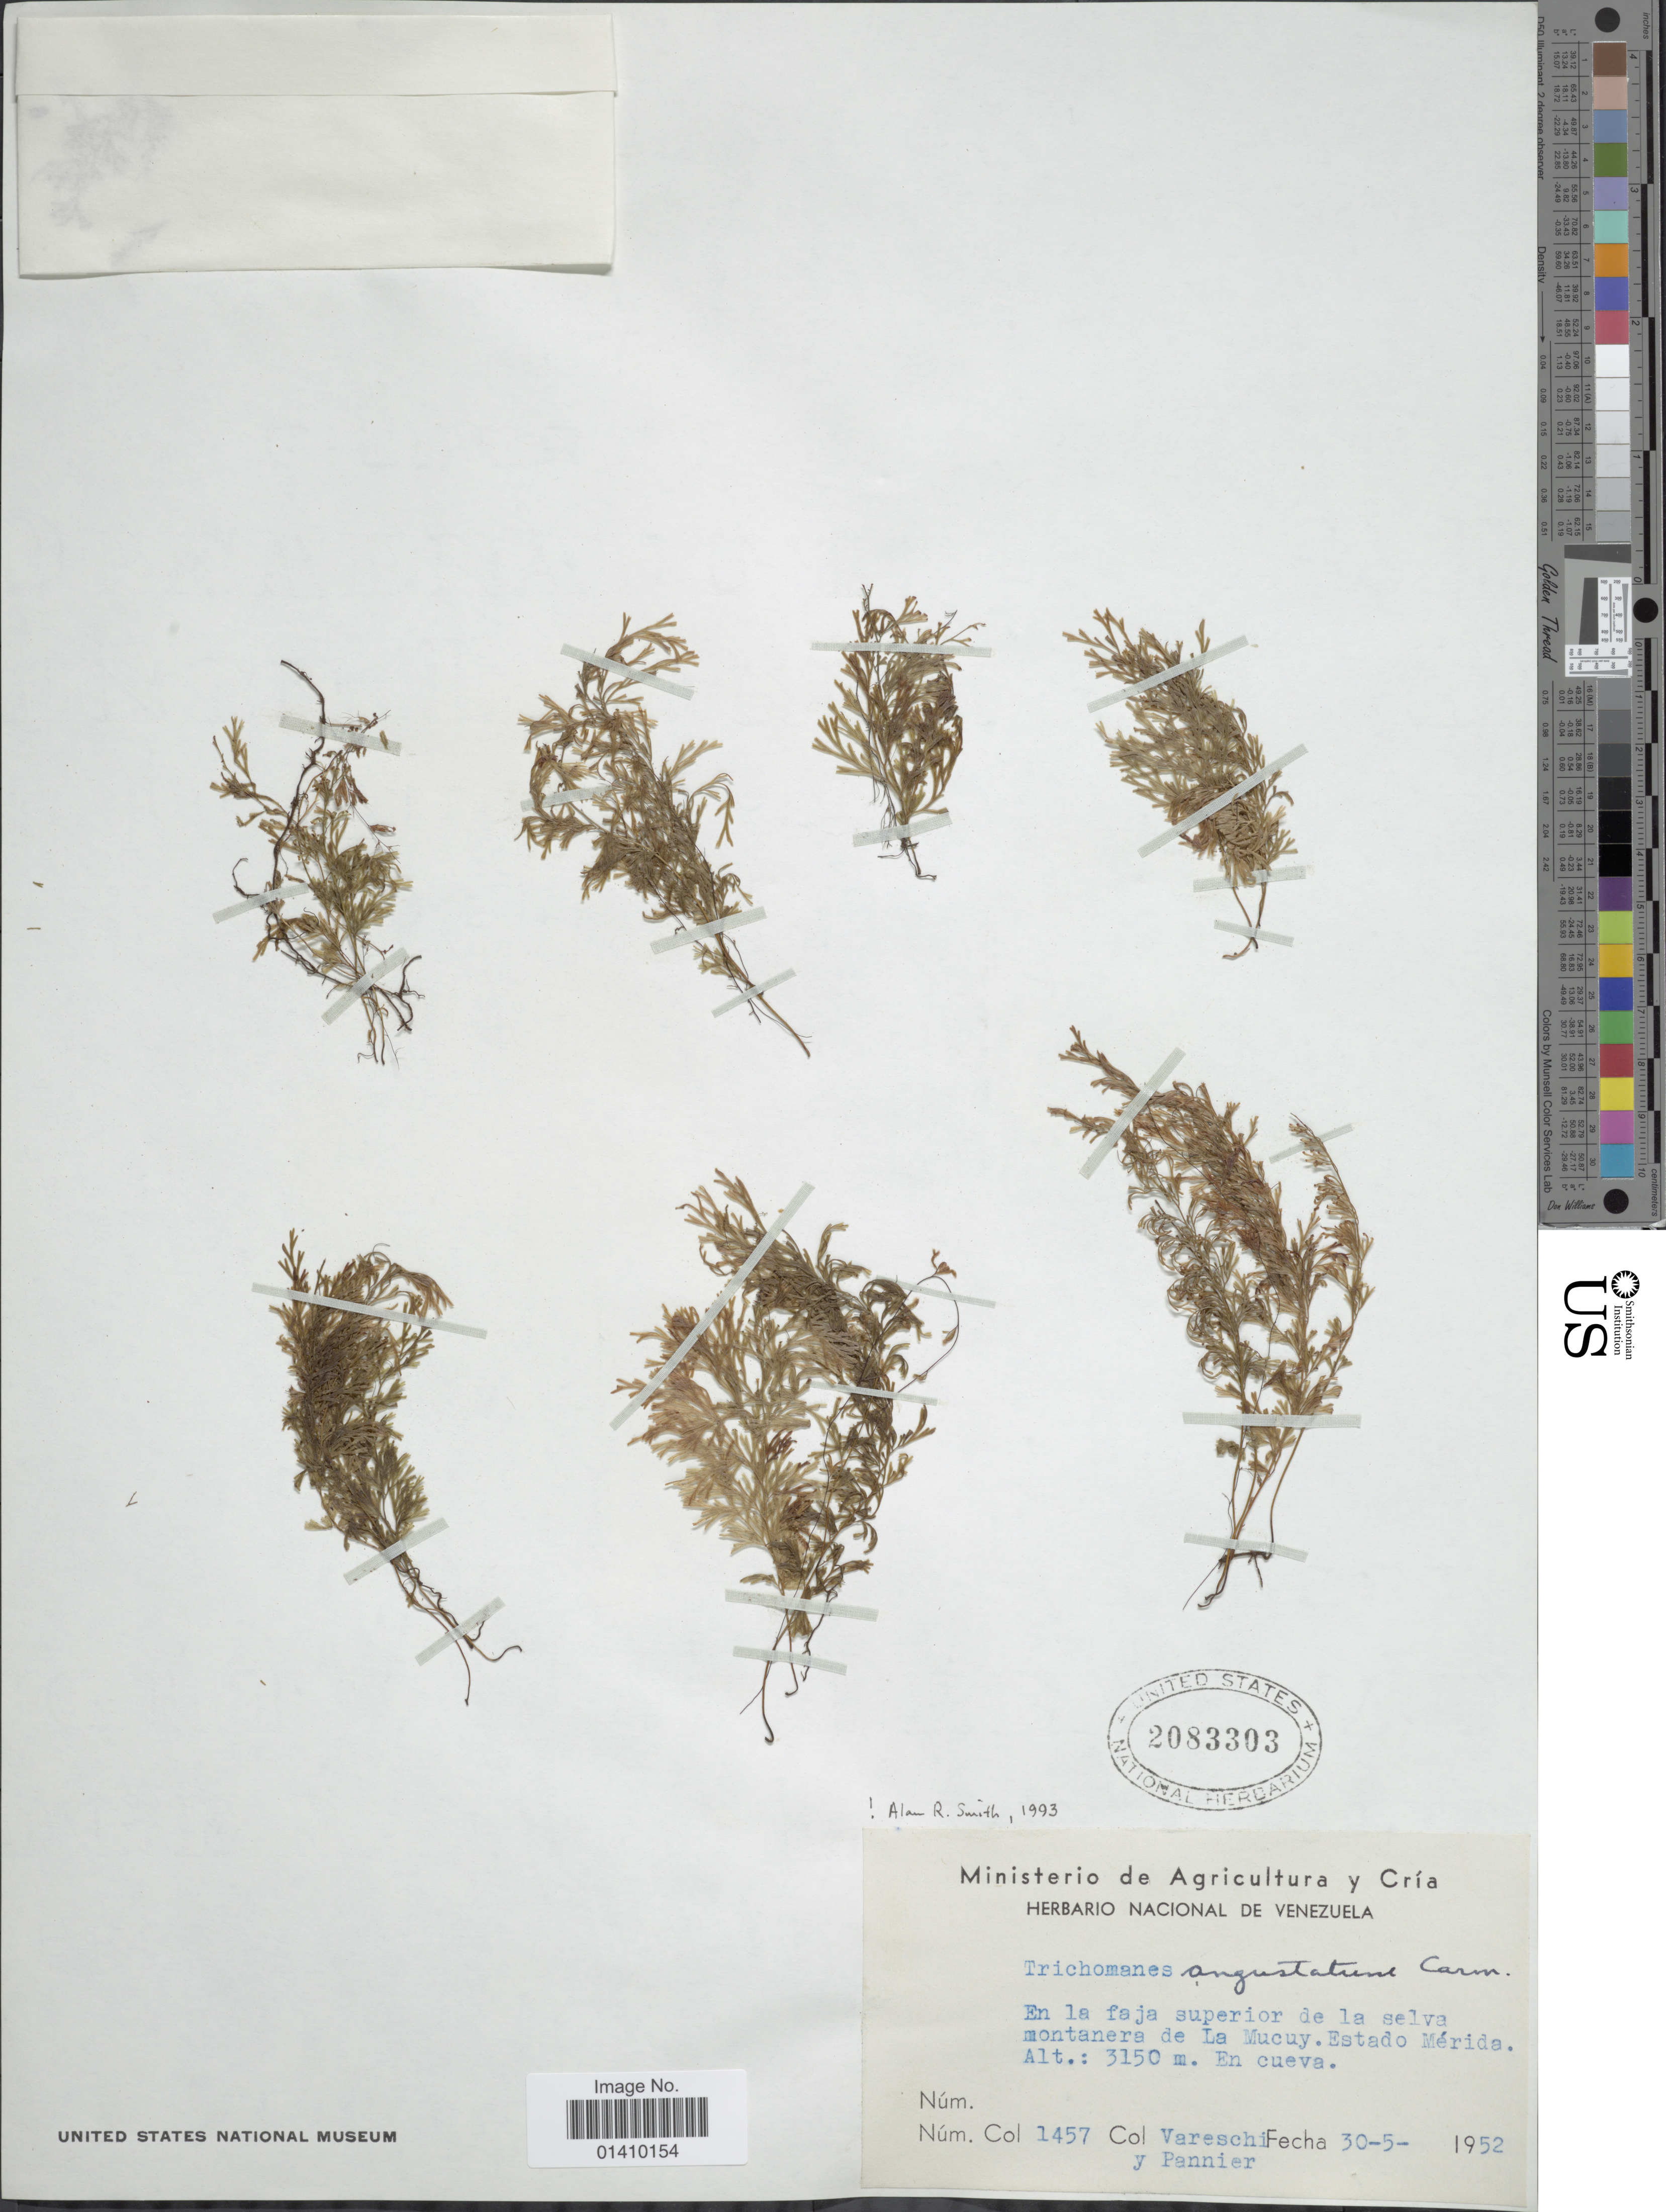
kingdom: Plantae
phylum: Tracheophyta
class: Polypodiopsida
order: Hymenophyllales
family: Hymenophyllaceae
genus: Polyphlebium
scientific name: Polyphlebium angustatum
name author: (Carmich.) Ebihara & Dubuisson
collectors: -. Vareschi & F. Pannier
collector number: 1457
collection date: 1952-05-30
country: Ecuador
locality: En la faja superior de la selva montanera de La Mucuy. Estado Merida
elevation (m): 3150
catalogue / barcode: US 2083303